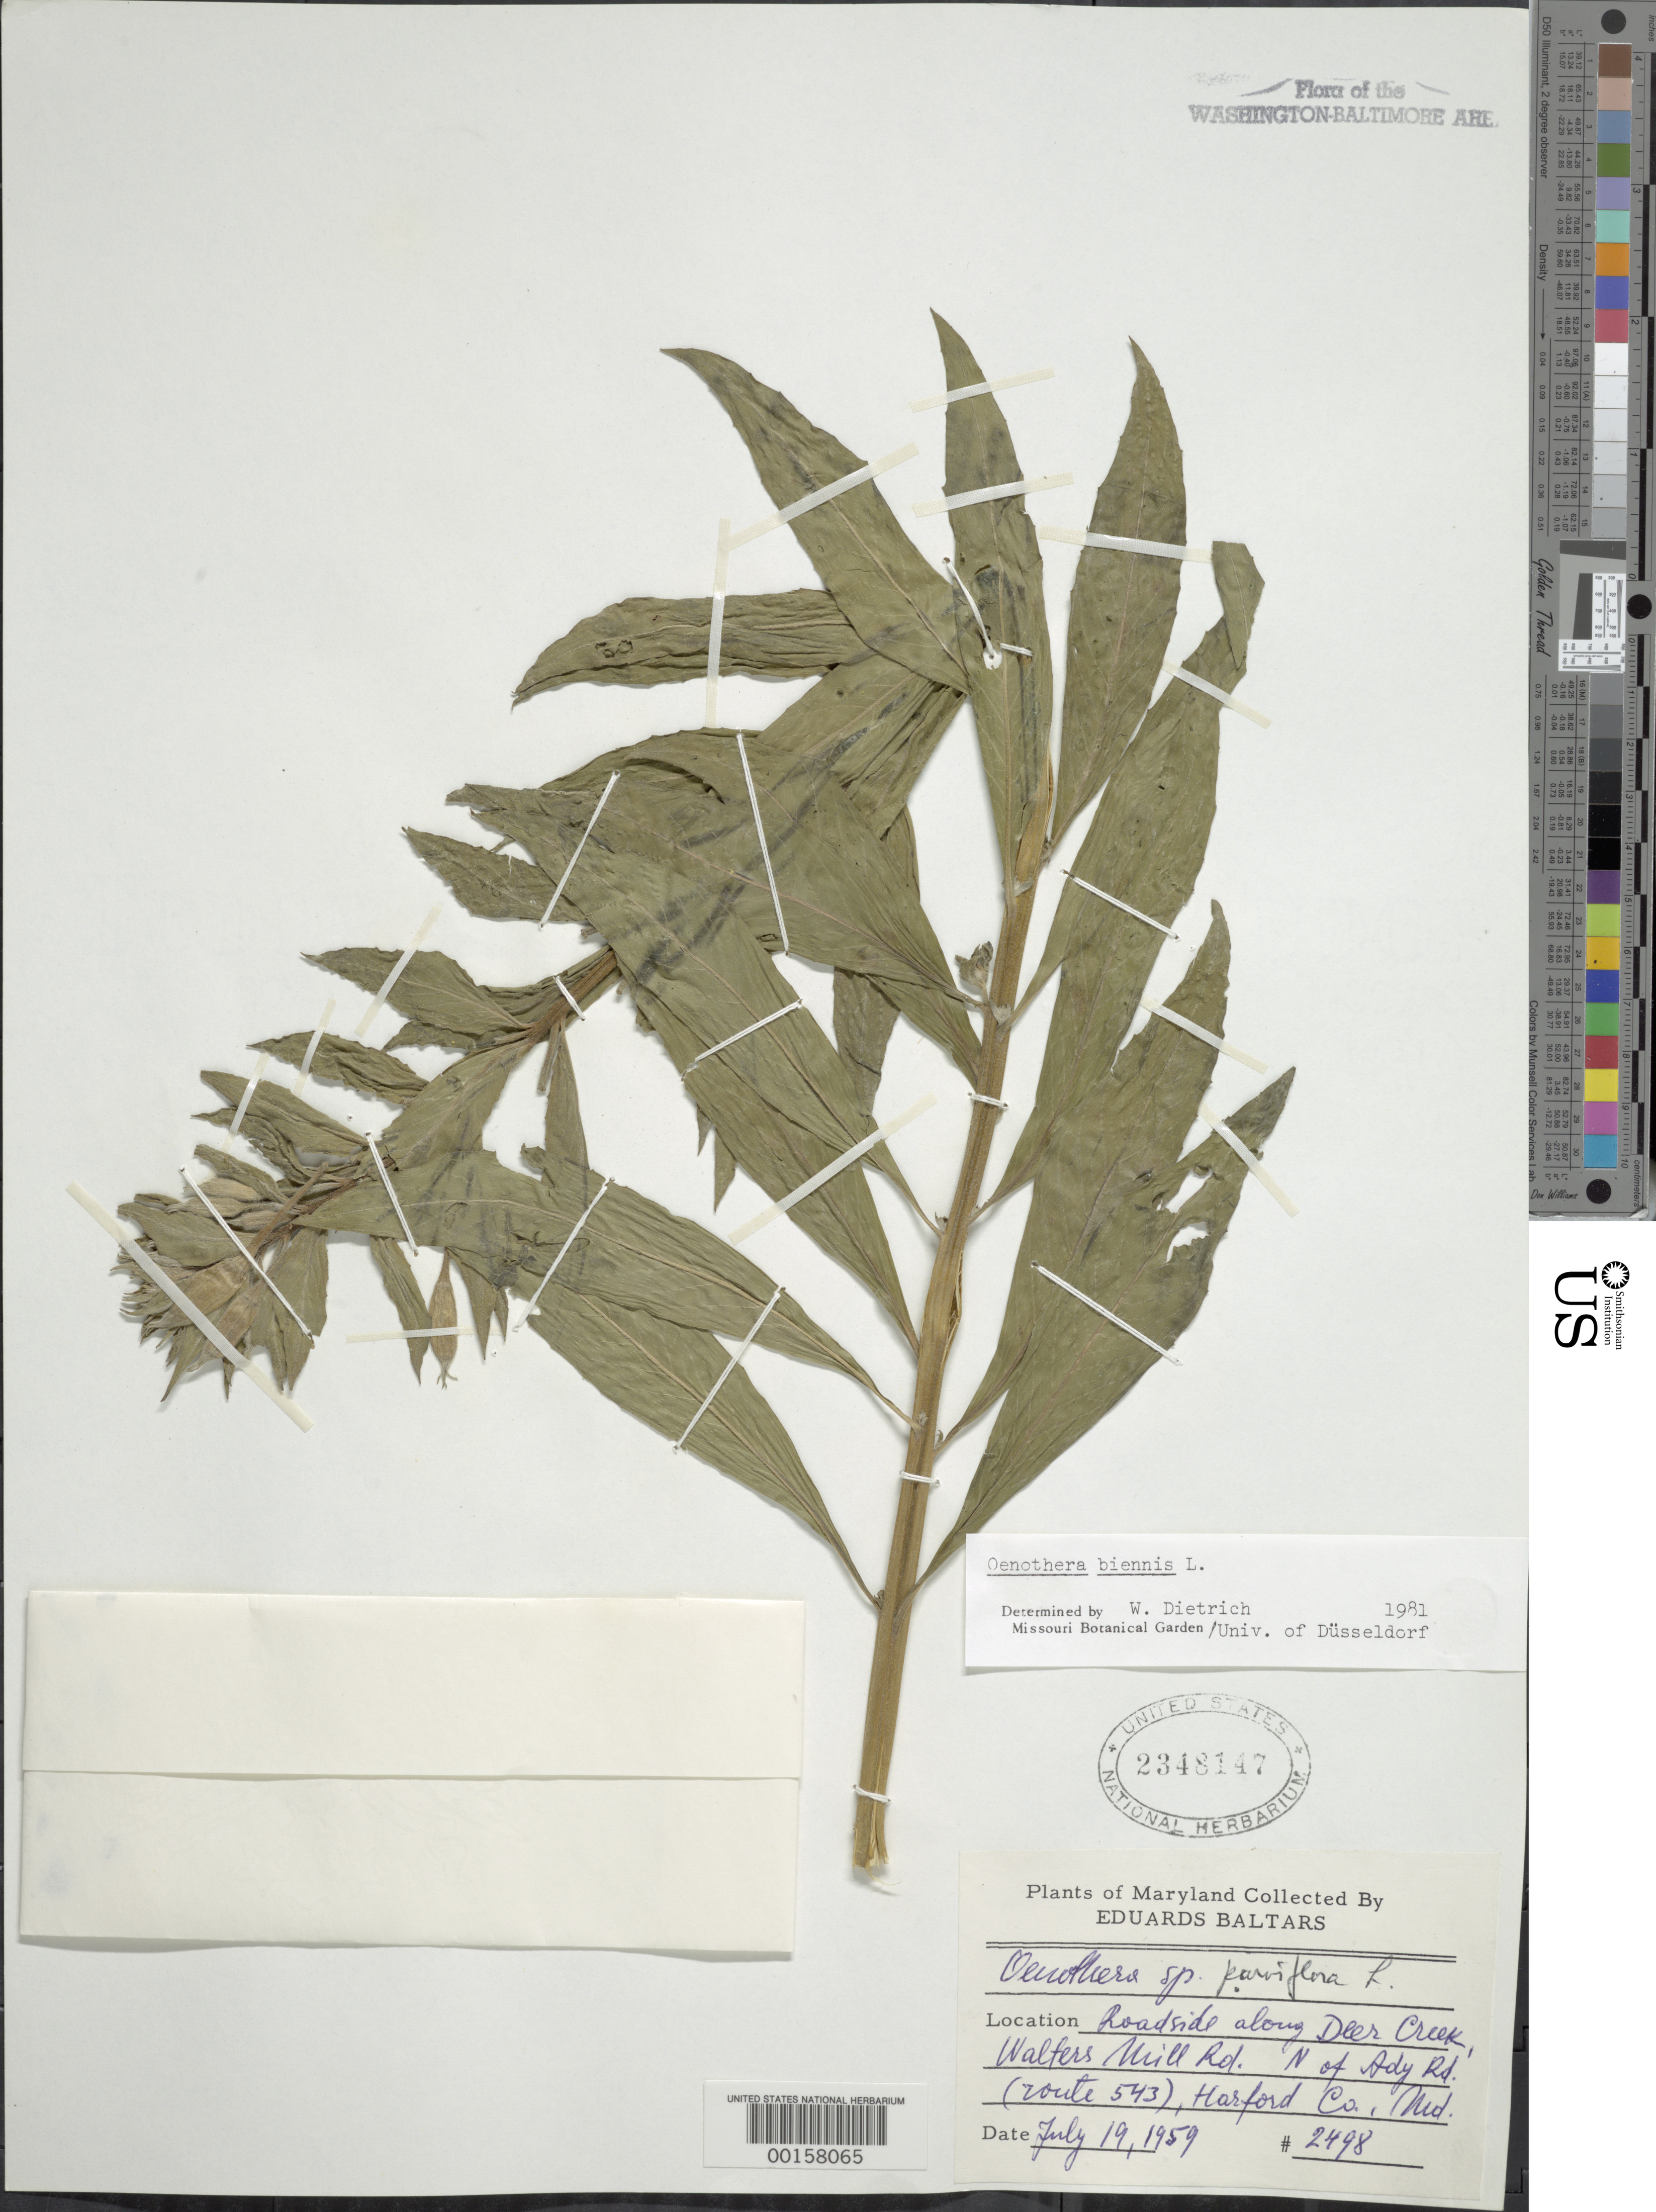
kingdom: Plantae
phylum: Tracheophyta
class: Magnoliopsida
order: Myrtales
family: Onagraceae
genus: Oenothera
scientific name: Oenothera biennis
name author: L.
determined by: Dietrich, W.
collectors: E. Baltars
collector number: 2498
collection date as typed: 19 Jul 1959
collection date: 1959-07-19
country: United States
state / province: Maryland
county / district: Harford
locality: Along Deer Creek, Walter Mill road, N of Ady Rd., Rt. 543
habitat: Roadside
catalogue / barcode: US 2348147